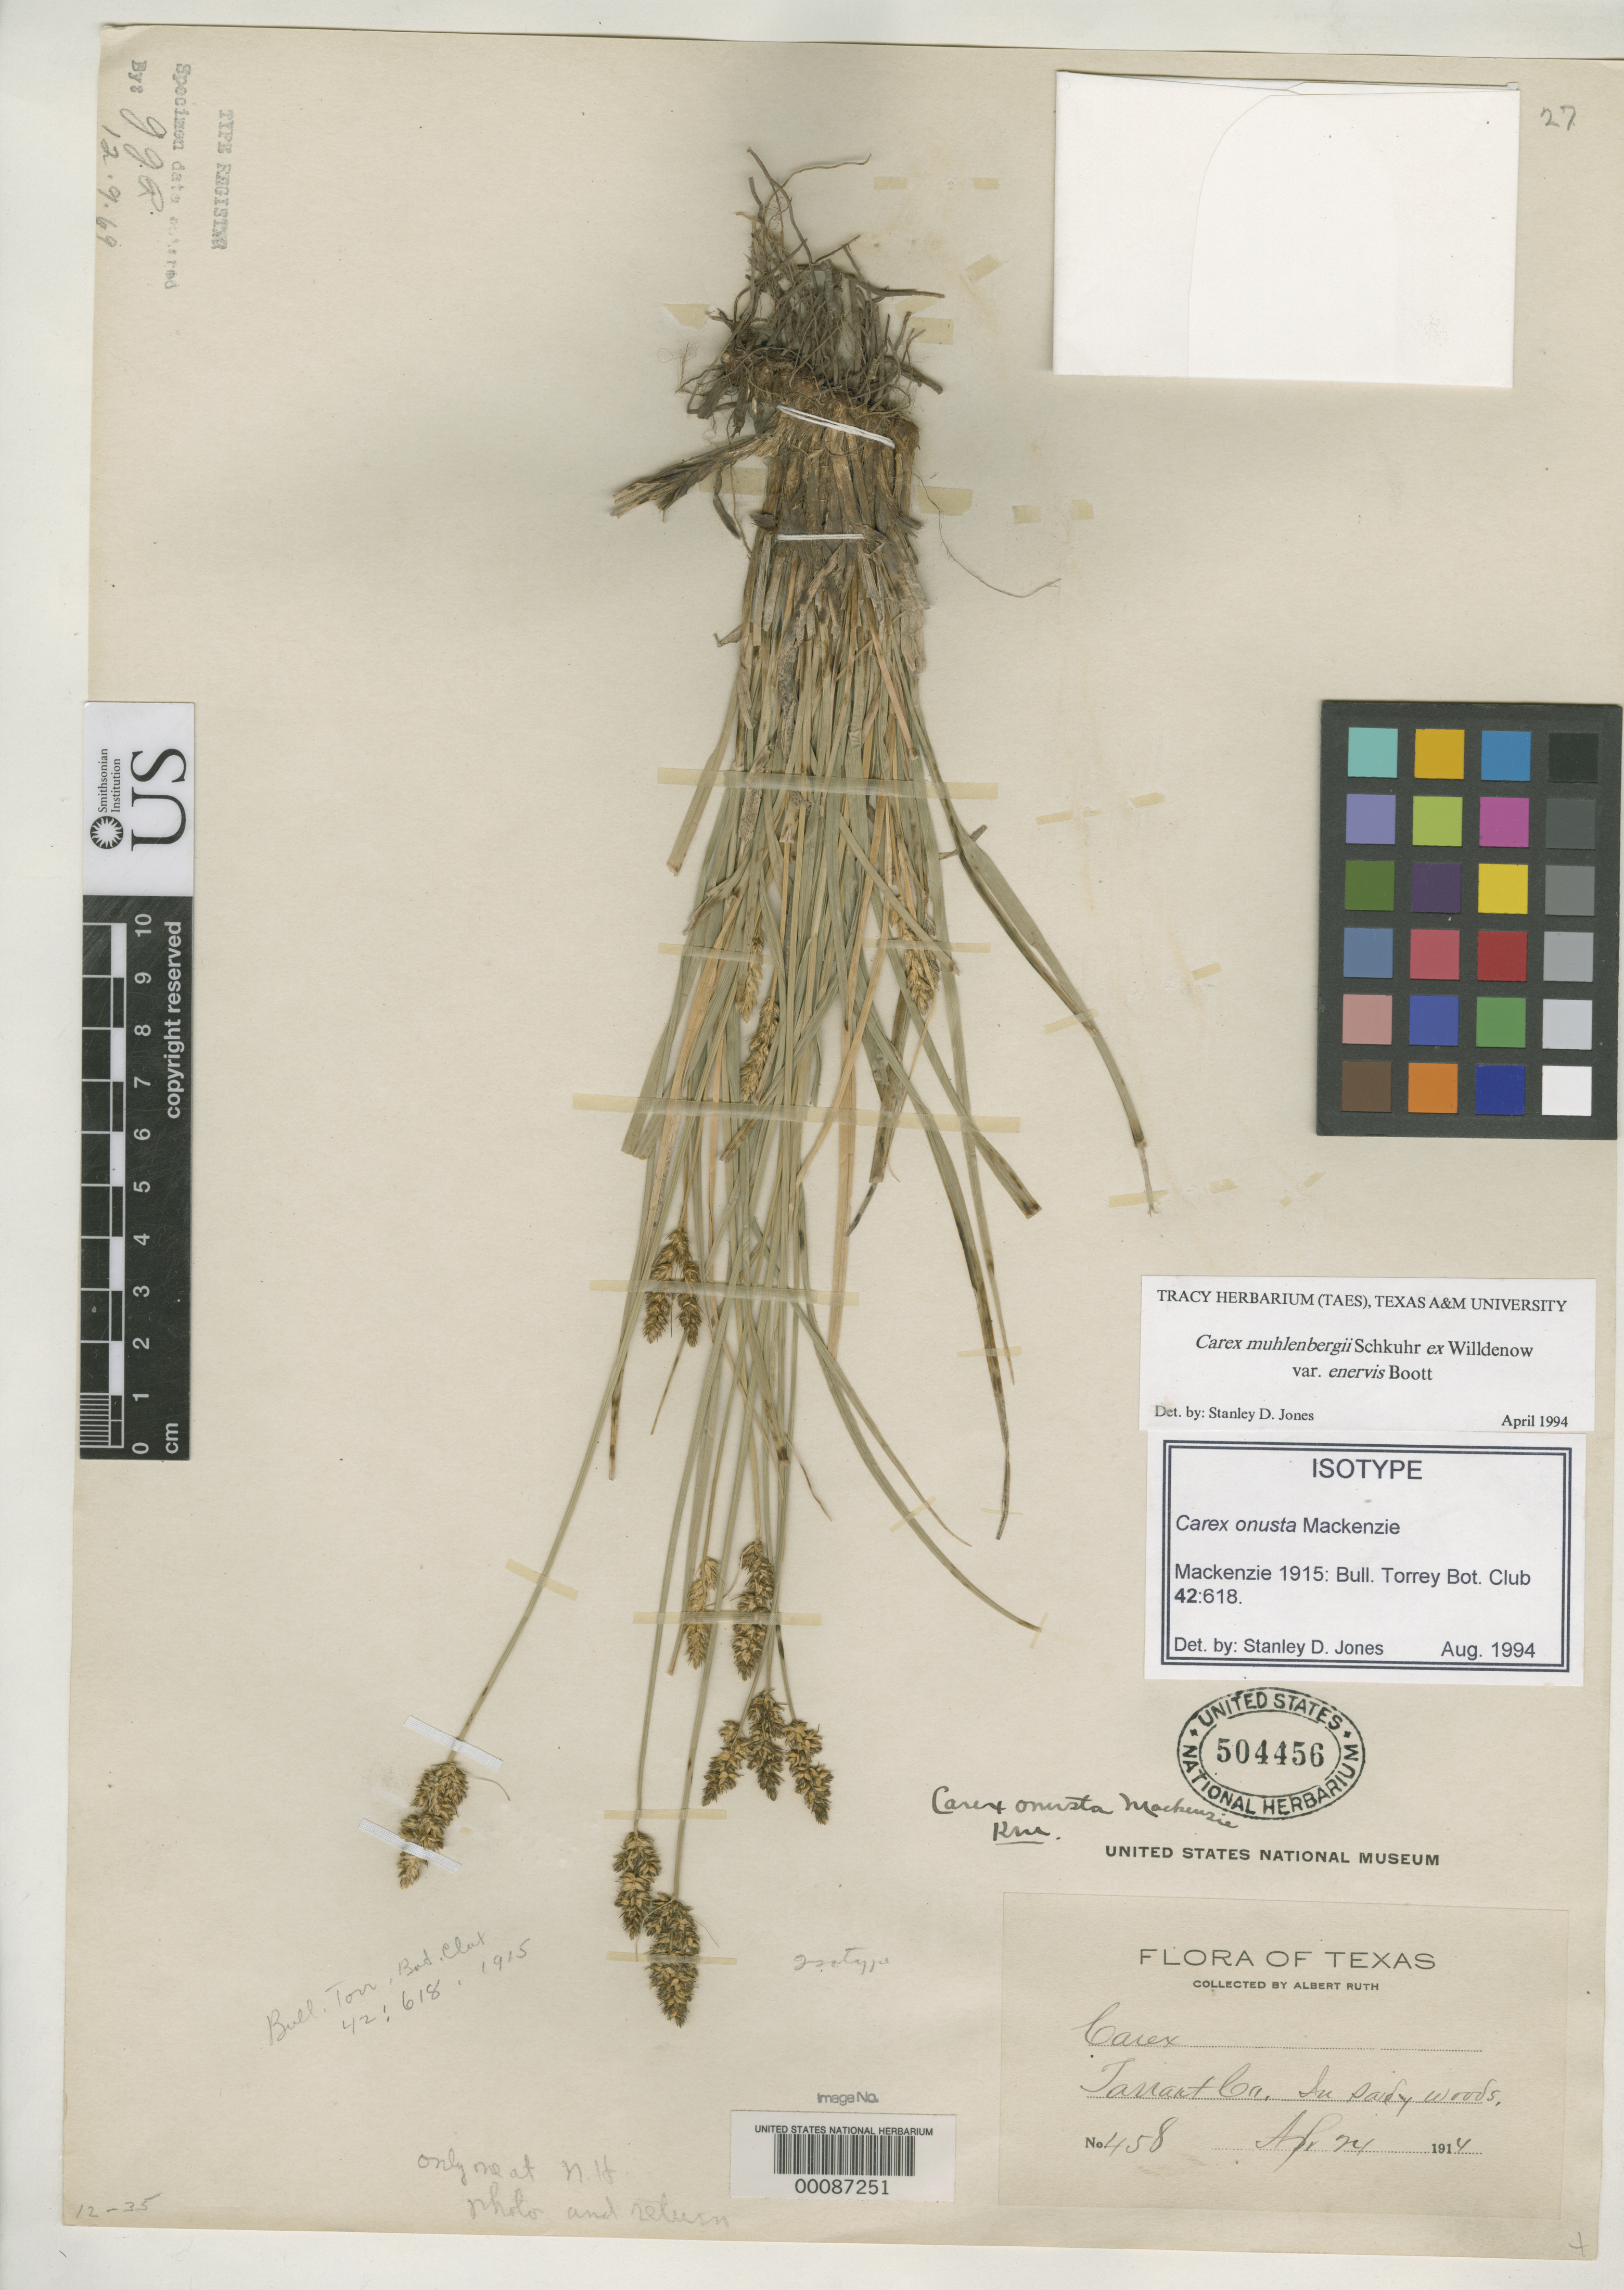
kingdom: Plantae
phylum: Tracheophyta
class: Liliopsida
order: Poales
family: Cyperaceae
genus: Carex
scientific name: Carex onusta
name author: Mack.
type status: Isotype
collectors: A. Ruth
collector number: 458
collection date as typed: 24 Apr 1914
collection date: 1914-04-24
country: United States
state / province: Texas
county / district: Tarrant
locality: Near Polytechnic.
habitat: Border of woods.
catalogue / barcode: US 504456